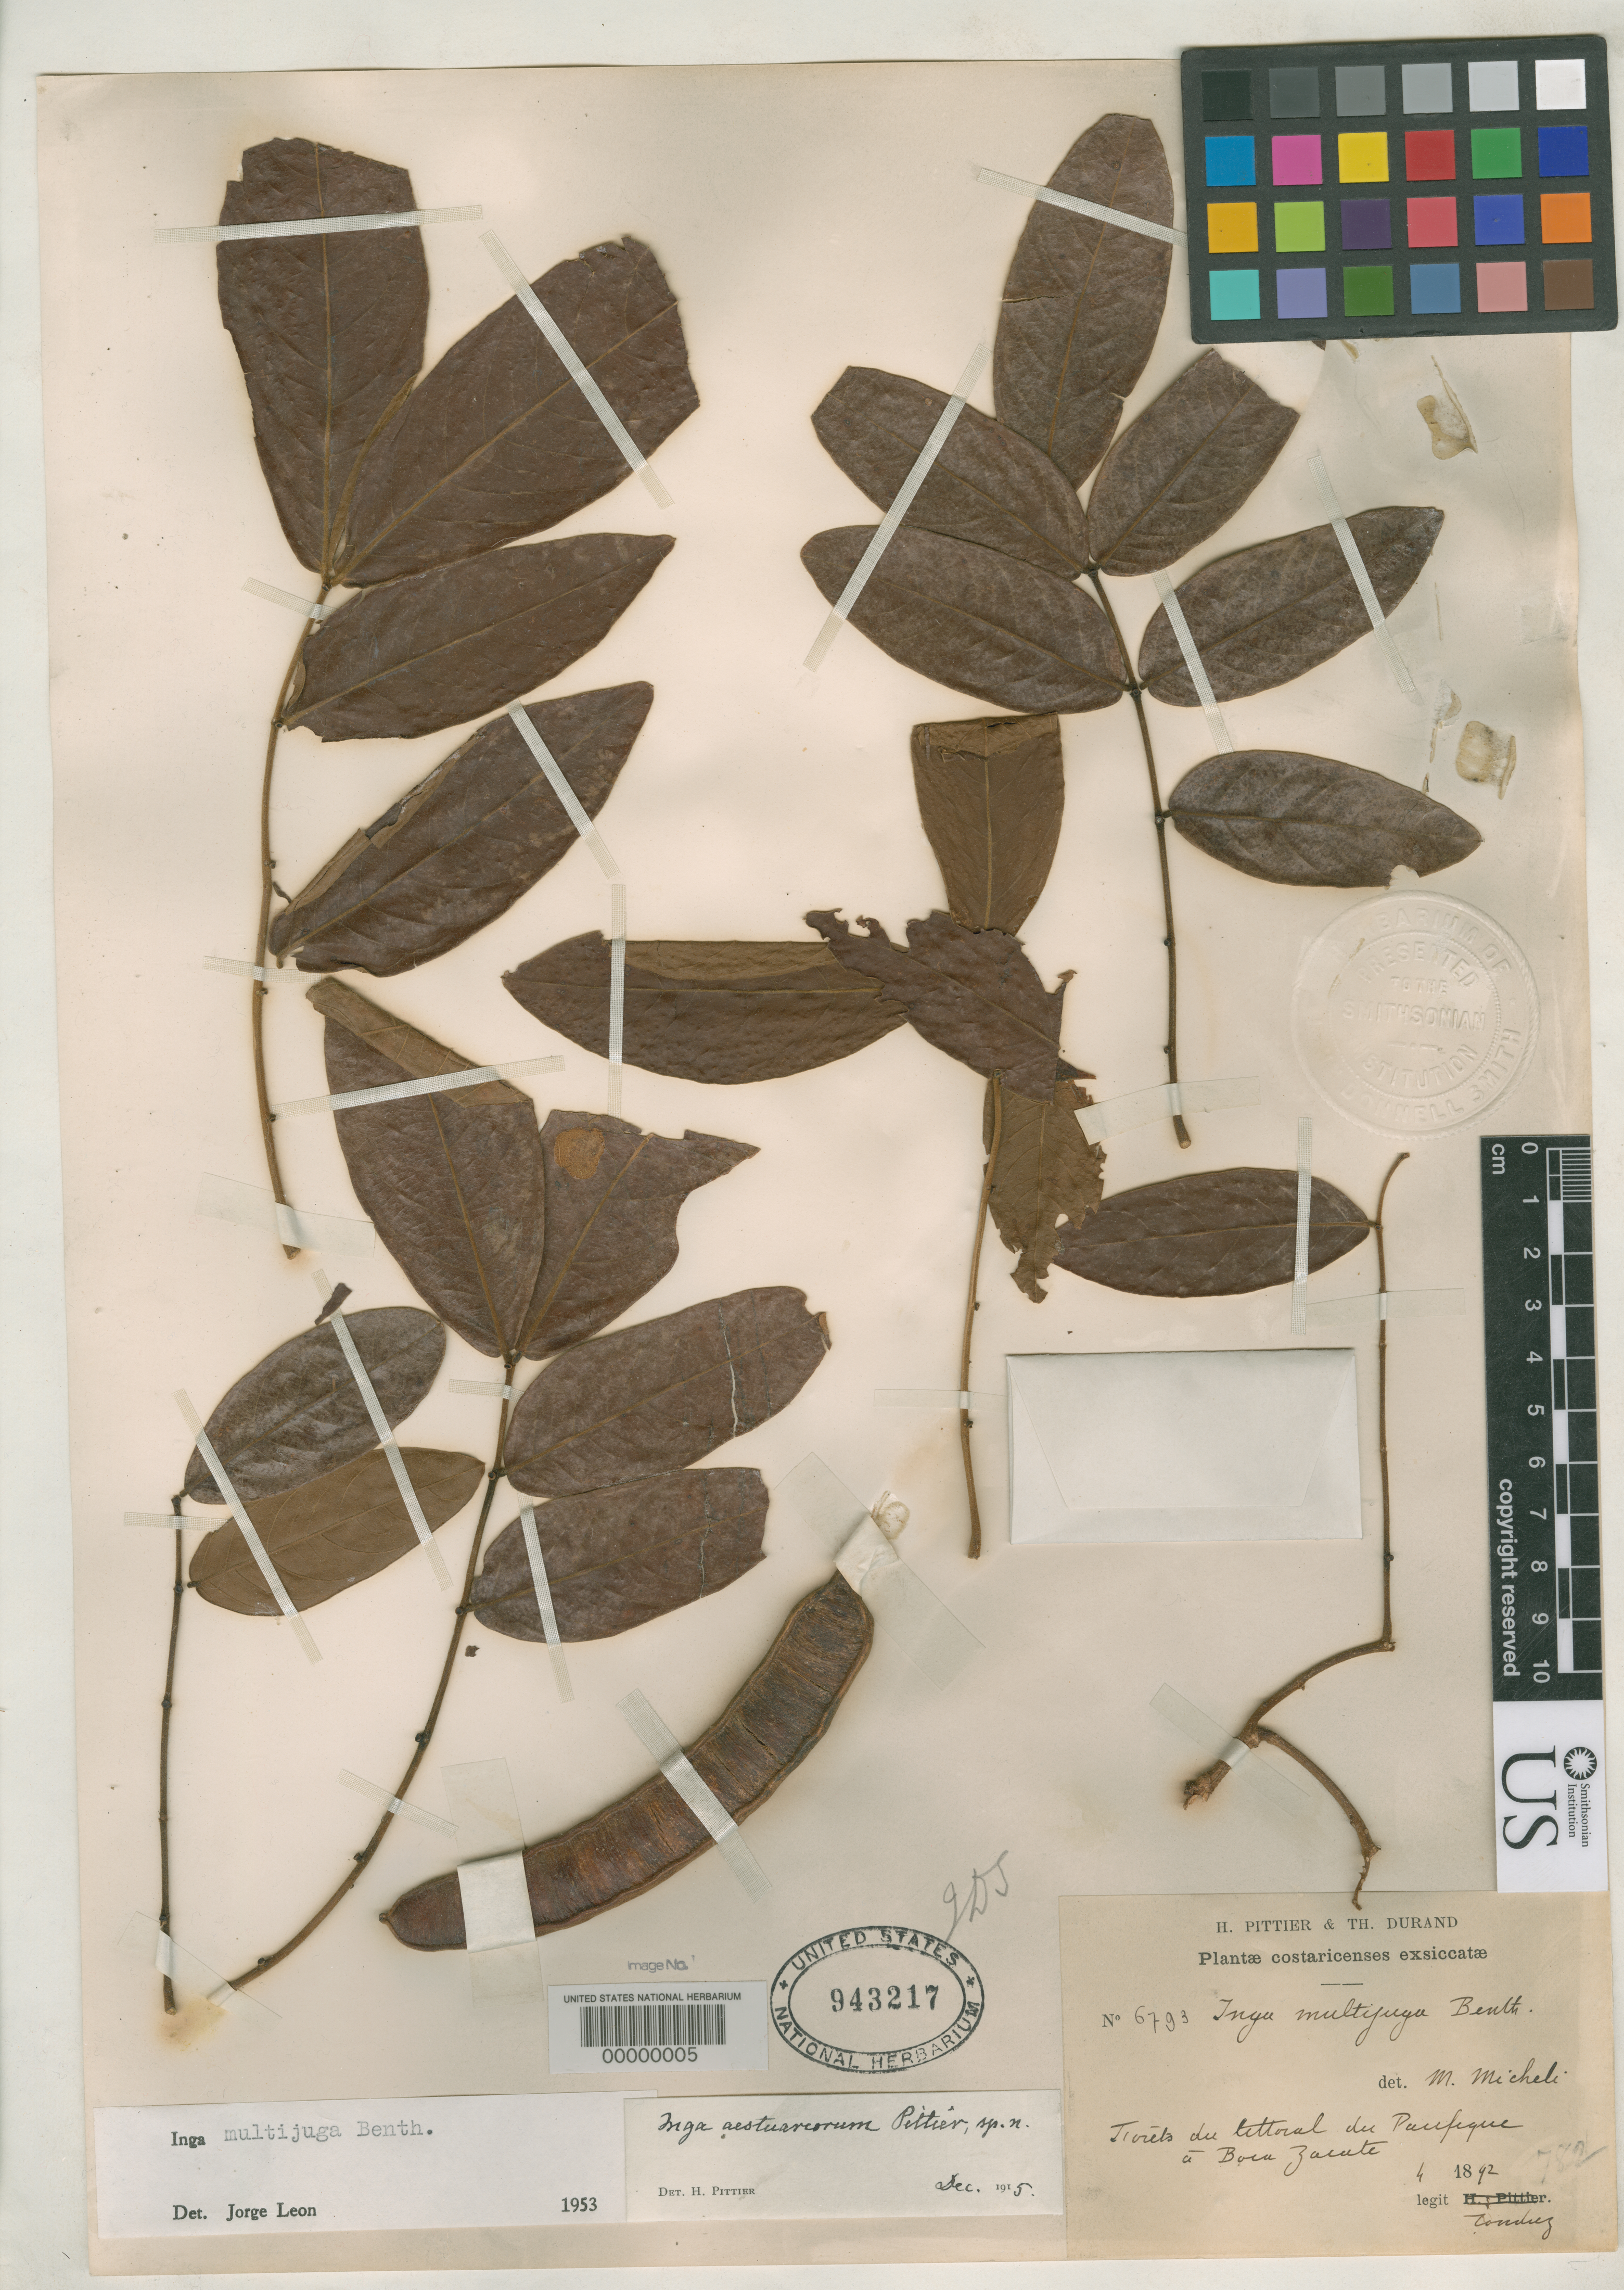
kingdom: Plantae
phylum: Tracheophyta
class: Magnoliopsida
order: Fabales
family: Fabaceae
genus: Inga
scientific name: Inga aestuariorum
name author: Pittier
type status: Holotype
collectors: A. Tonduz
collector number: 6793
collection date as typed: Apr 1892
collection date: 1892-04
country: Costa Rica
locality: Boca Sacate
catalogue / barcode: US 943217